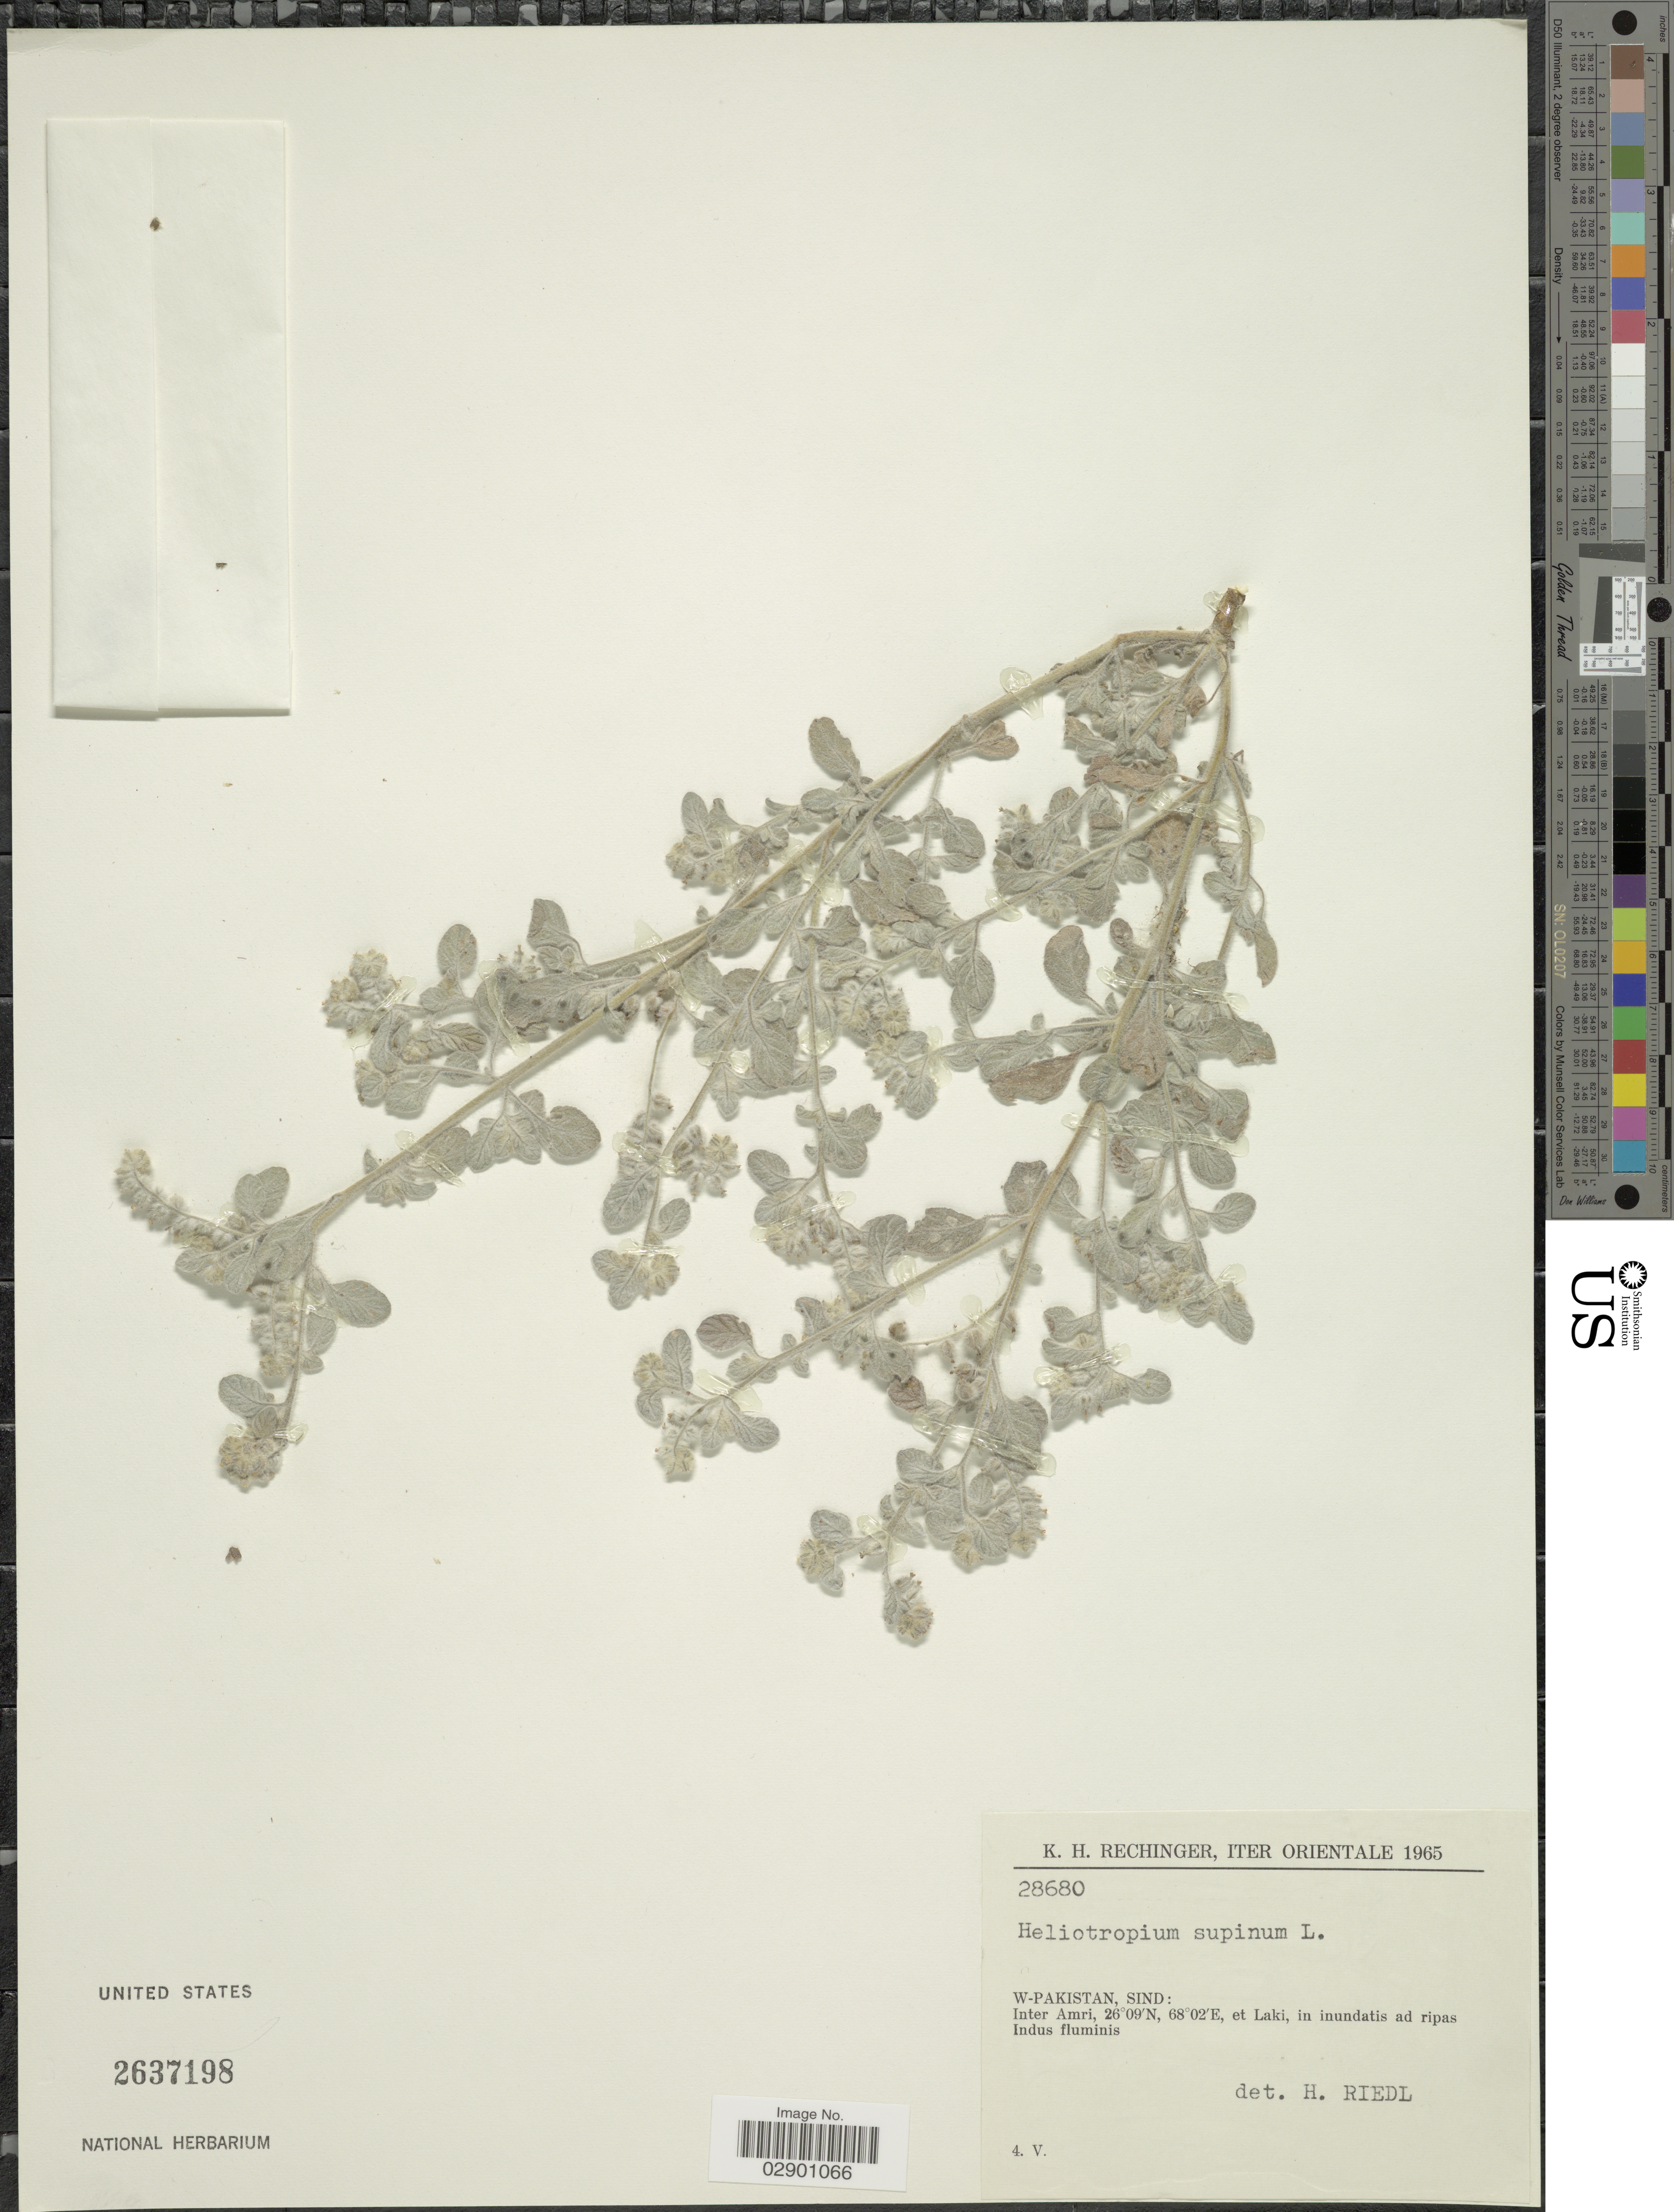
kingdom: Plantae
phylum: Tracheophyta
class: Magnoliopsida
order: Boraginales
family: Heliotropiaceae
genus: Heliotropium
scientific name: Heliotropium supinum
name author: L.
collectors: K. H. Rechinger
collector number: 28680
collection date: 1965-05-04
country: Pakistan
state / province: Sindh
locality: Orientale. W-Pakistan, Sind: Inter Amri, et Laki, in inundatis ad ripas Indus fluminis.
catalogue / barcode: US 2637198